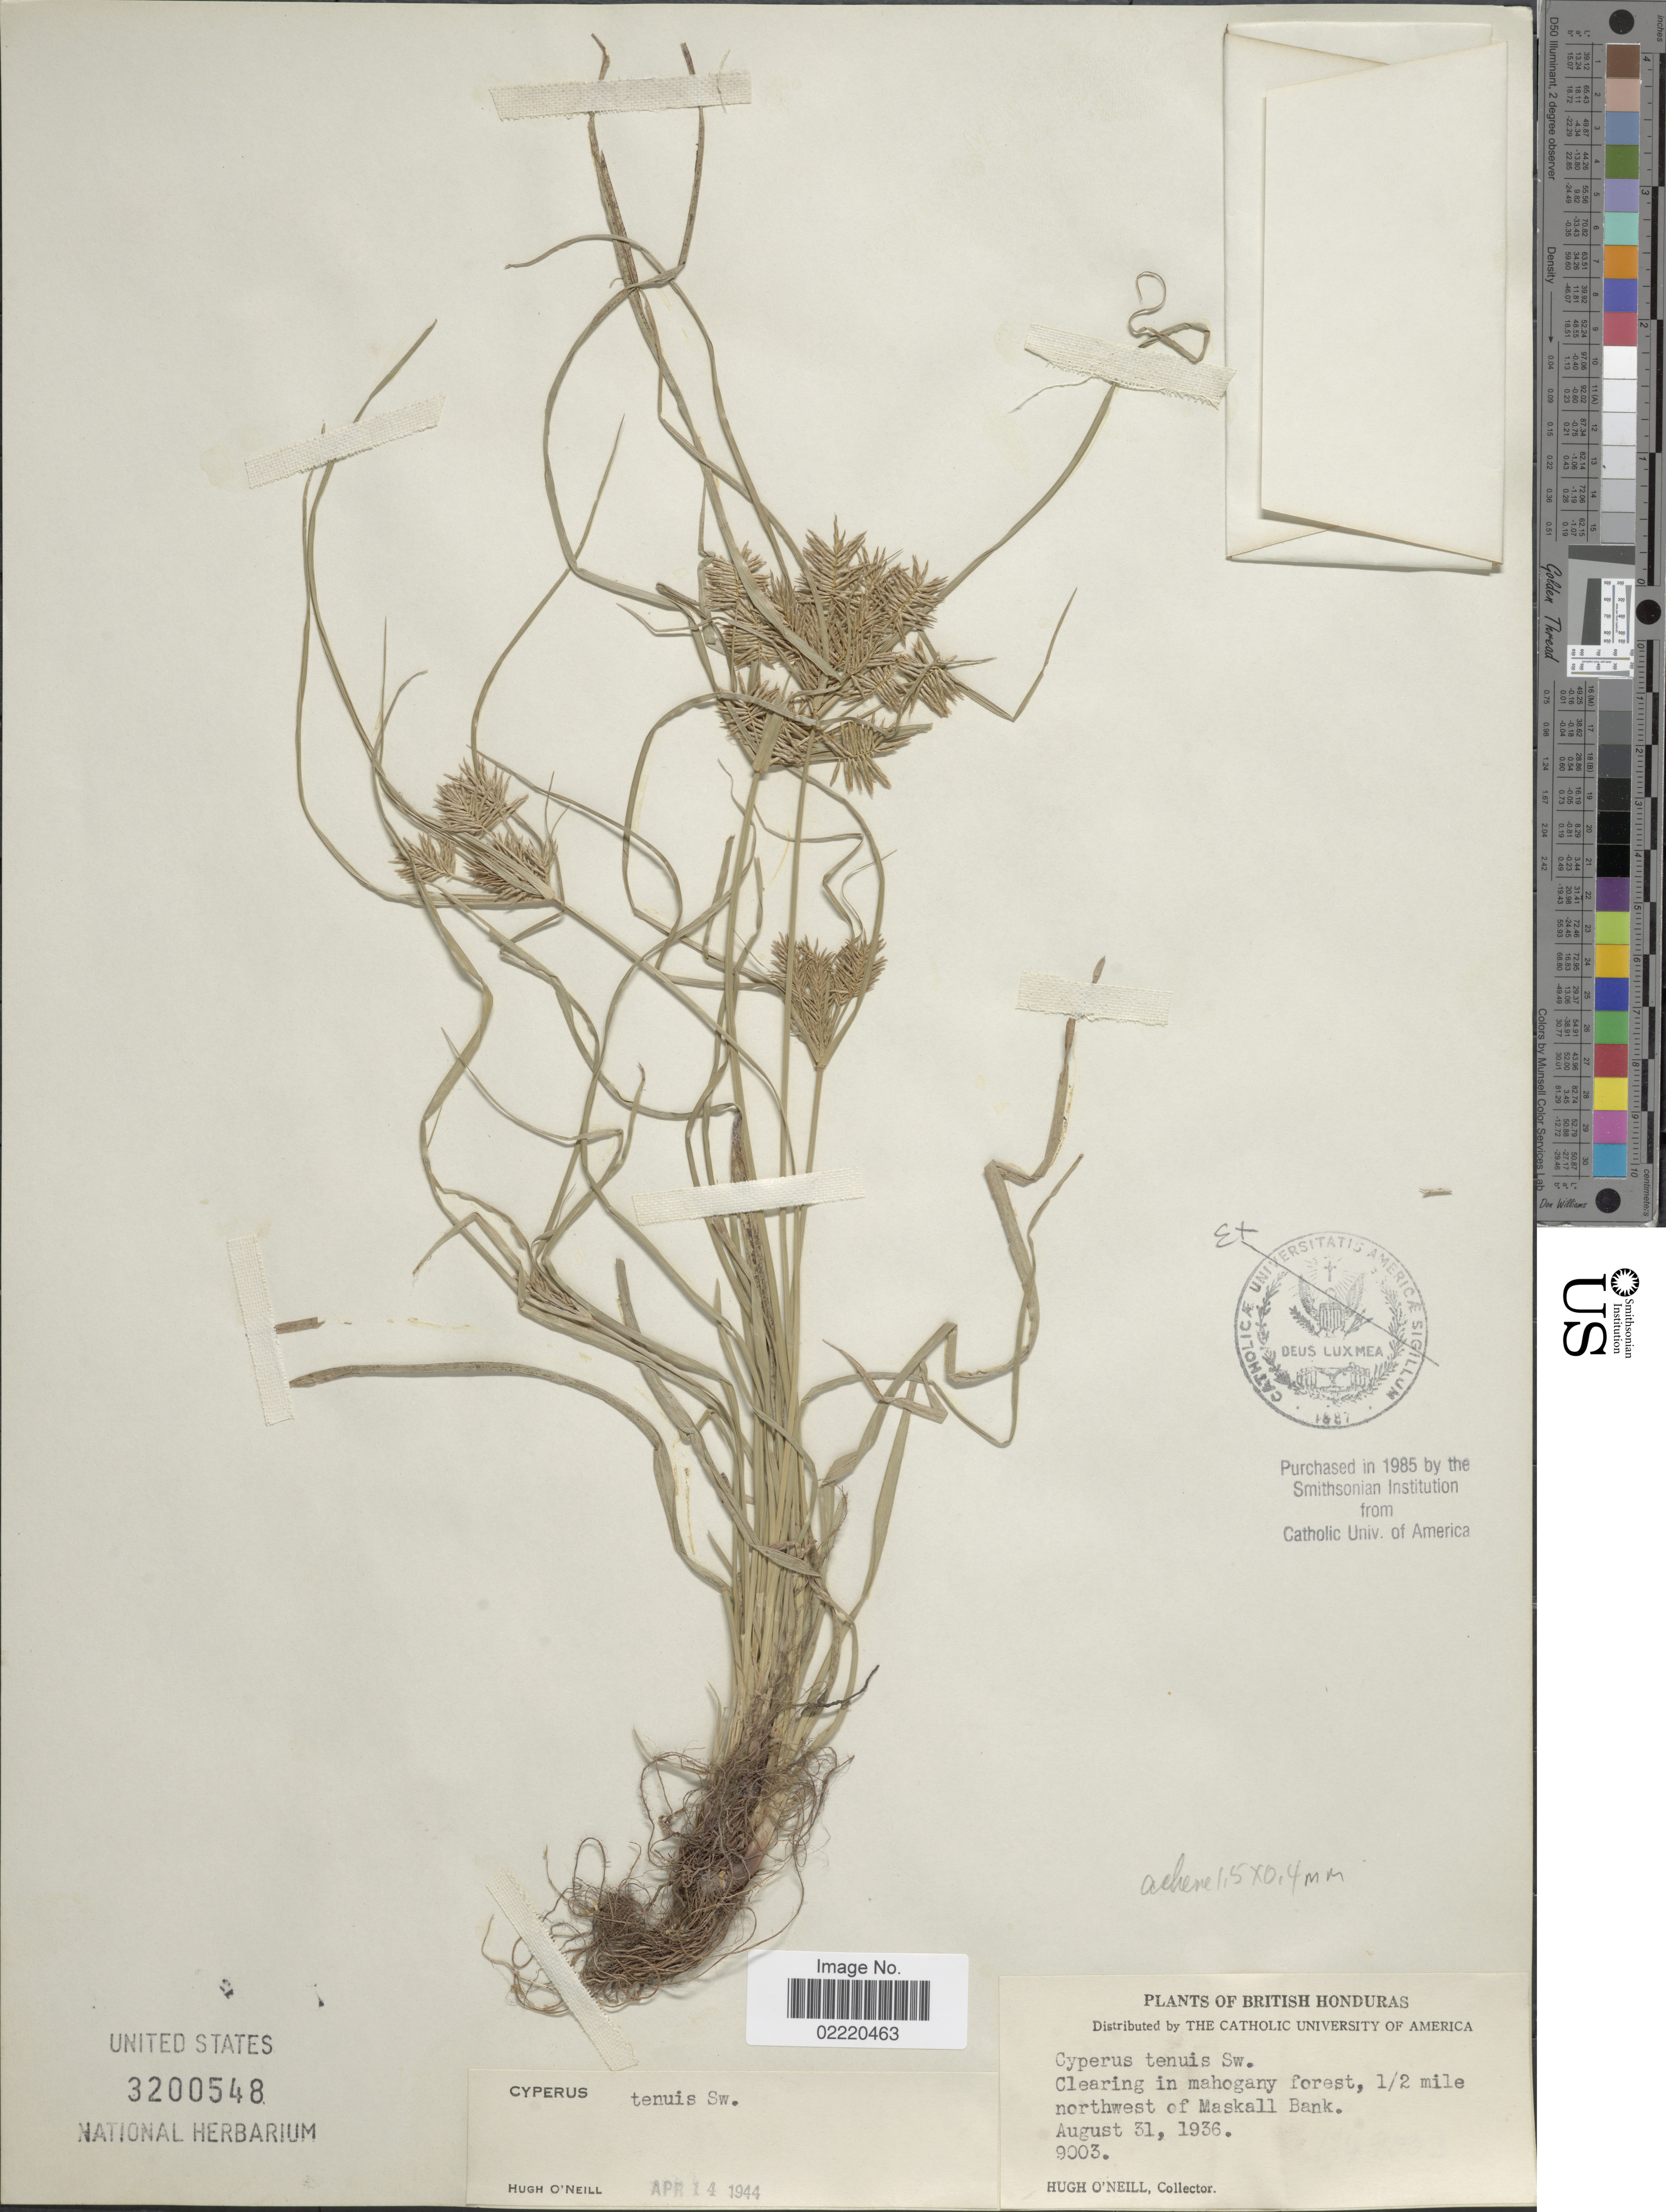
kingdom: Plantae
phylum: Tracheophyta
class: Liliopsida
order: Poales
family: Cyperaceae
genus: Cyperus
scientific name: Cyperus tenuis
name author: Sw.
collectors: H. O'Neill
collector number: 9003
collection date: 1936-08-31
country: Belize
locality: British Honduras, Clearing in mahogany forest, 1/2 mile northwest of Maskall Bank.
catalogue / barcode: US 3200548